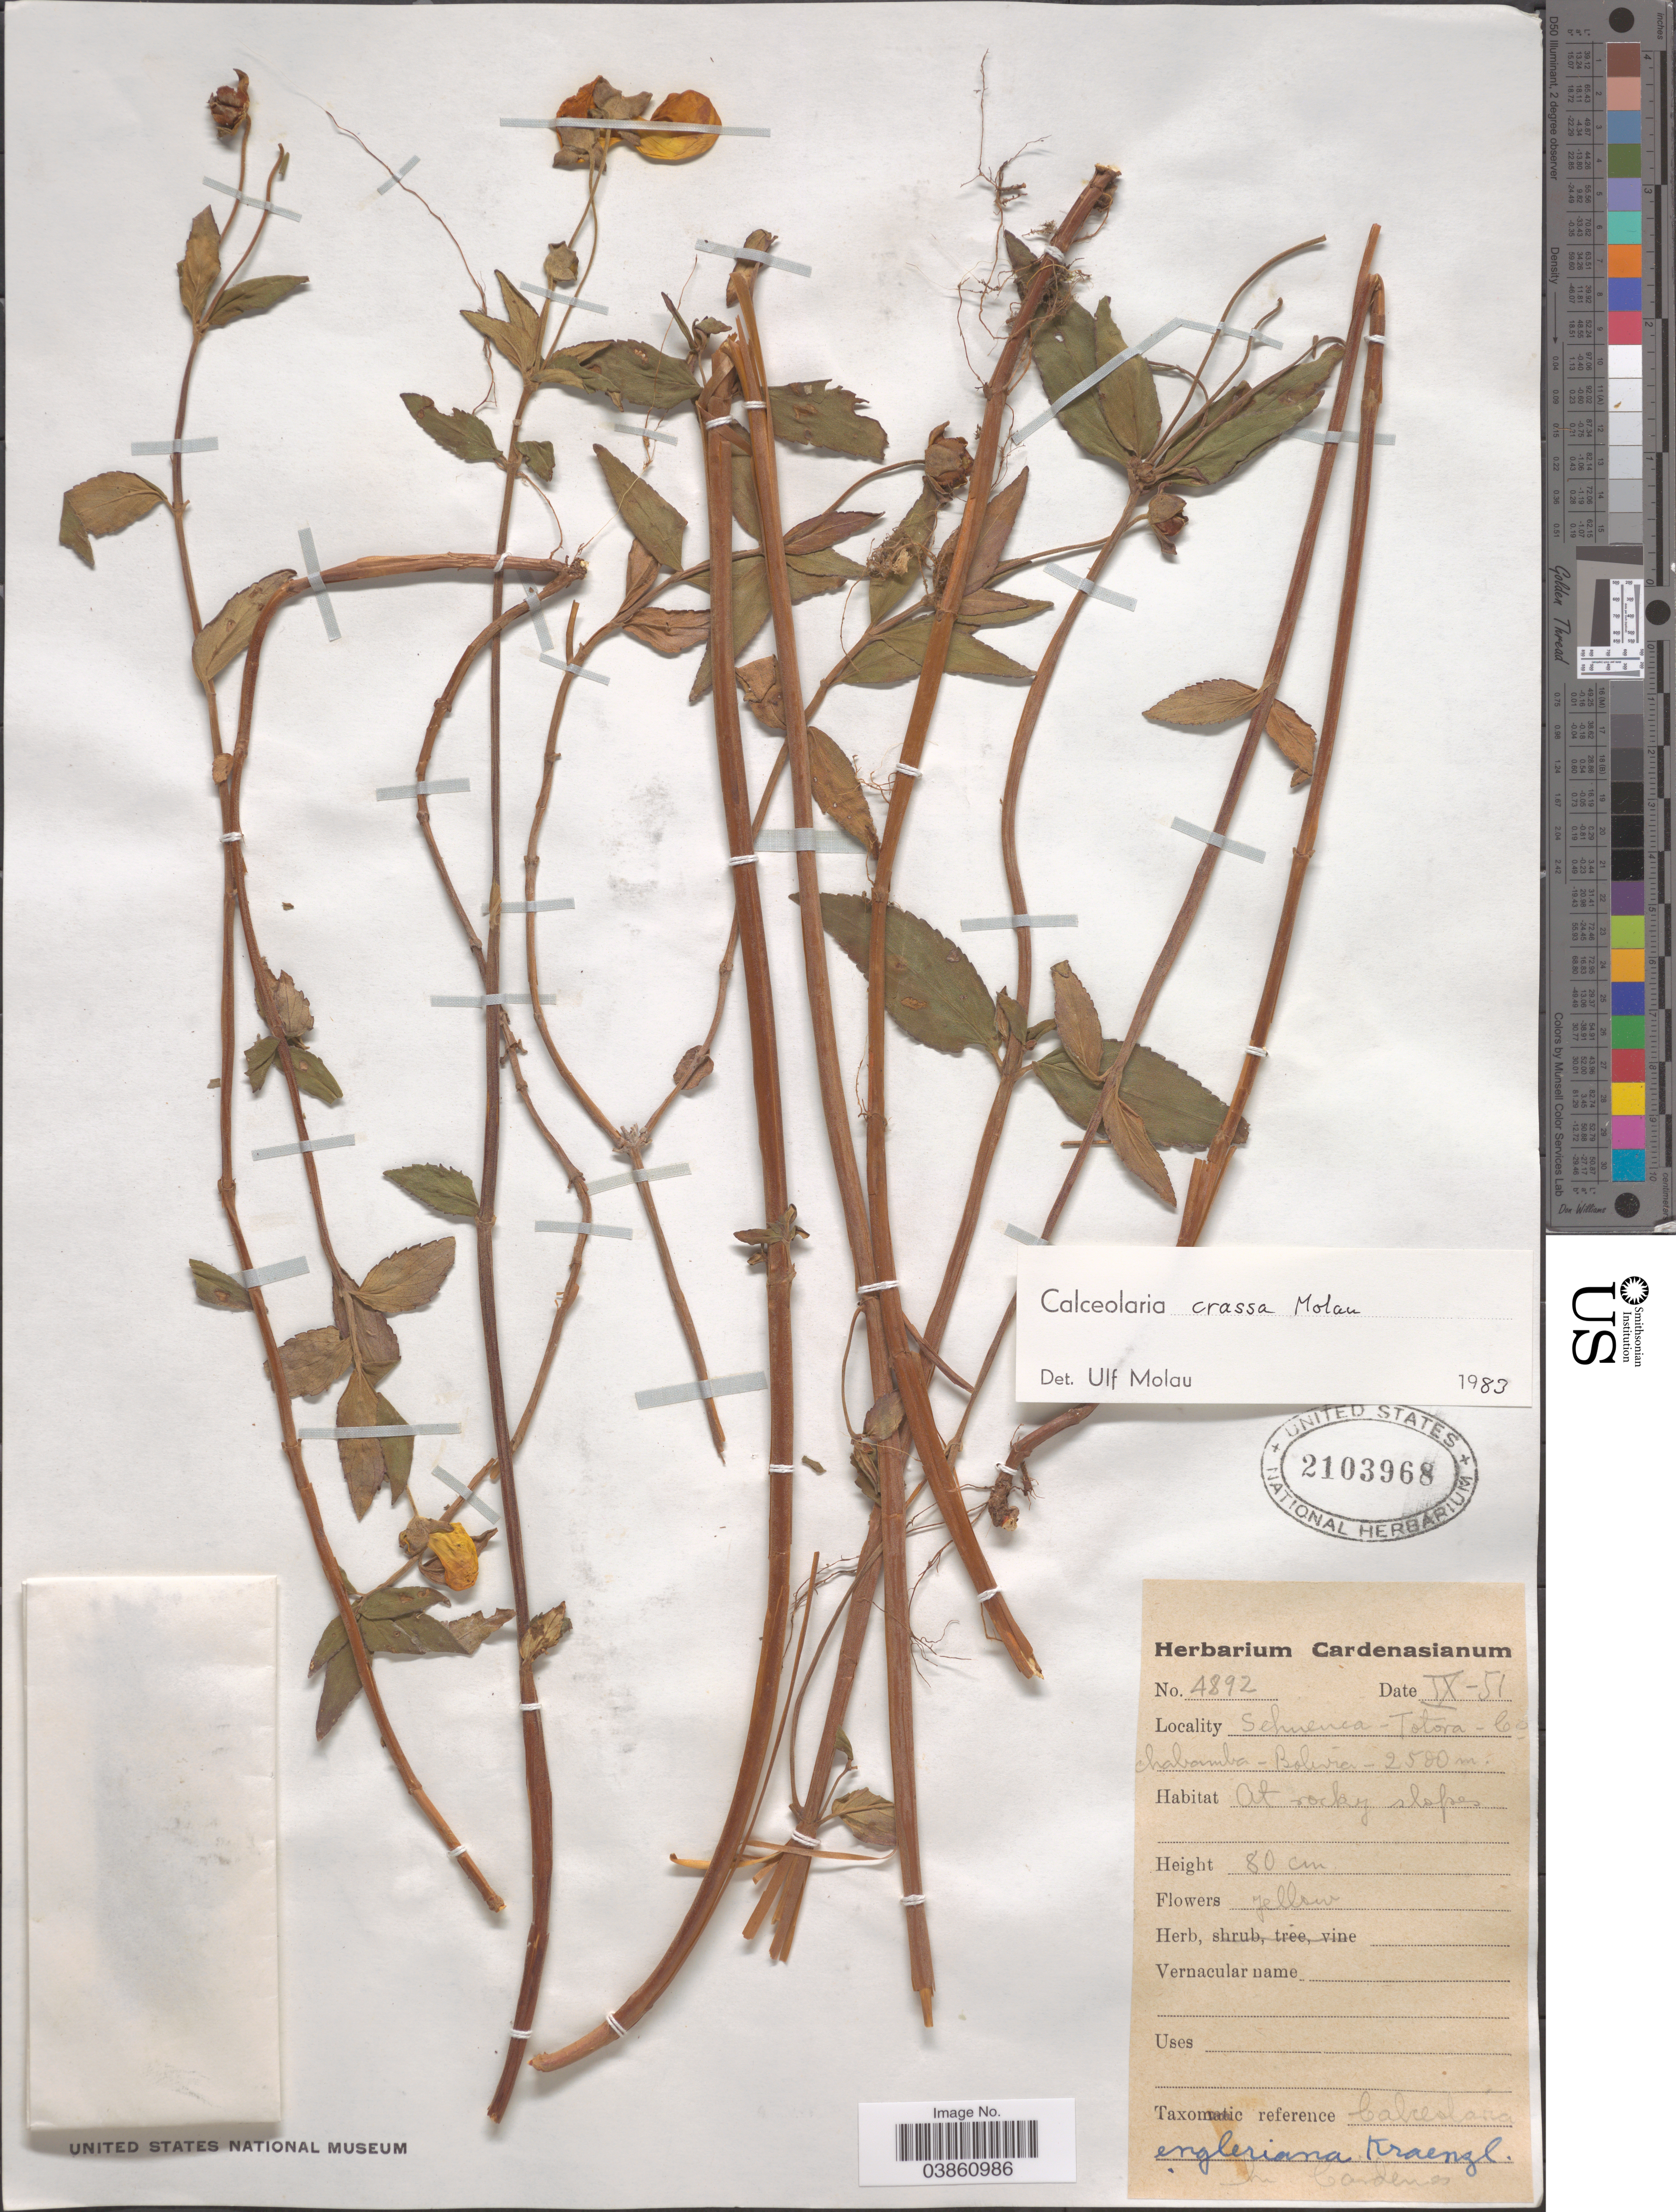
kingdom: Plantae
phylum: Tracheophyta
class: Magnoliopsida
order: Lamiales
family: Calceolariaceae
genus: Calceolaria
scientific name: Calceolaria crassa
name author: Molau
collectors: M. Cárdenas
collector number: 4892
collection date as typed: Transcribed d/m/y: /9/51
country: Bolivia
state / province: Cochabamba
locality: Sehuenca-Totora.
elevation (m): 2500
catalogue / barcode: US 2103968